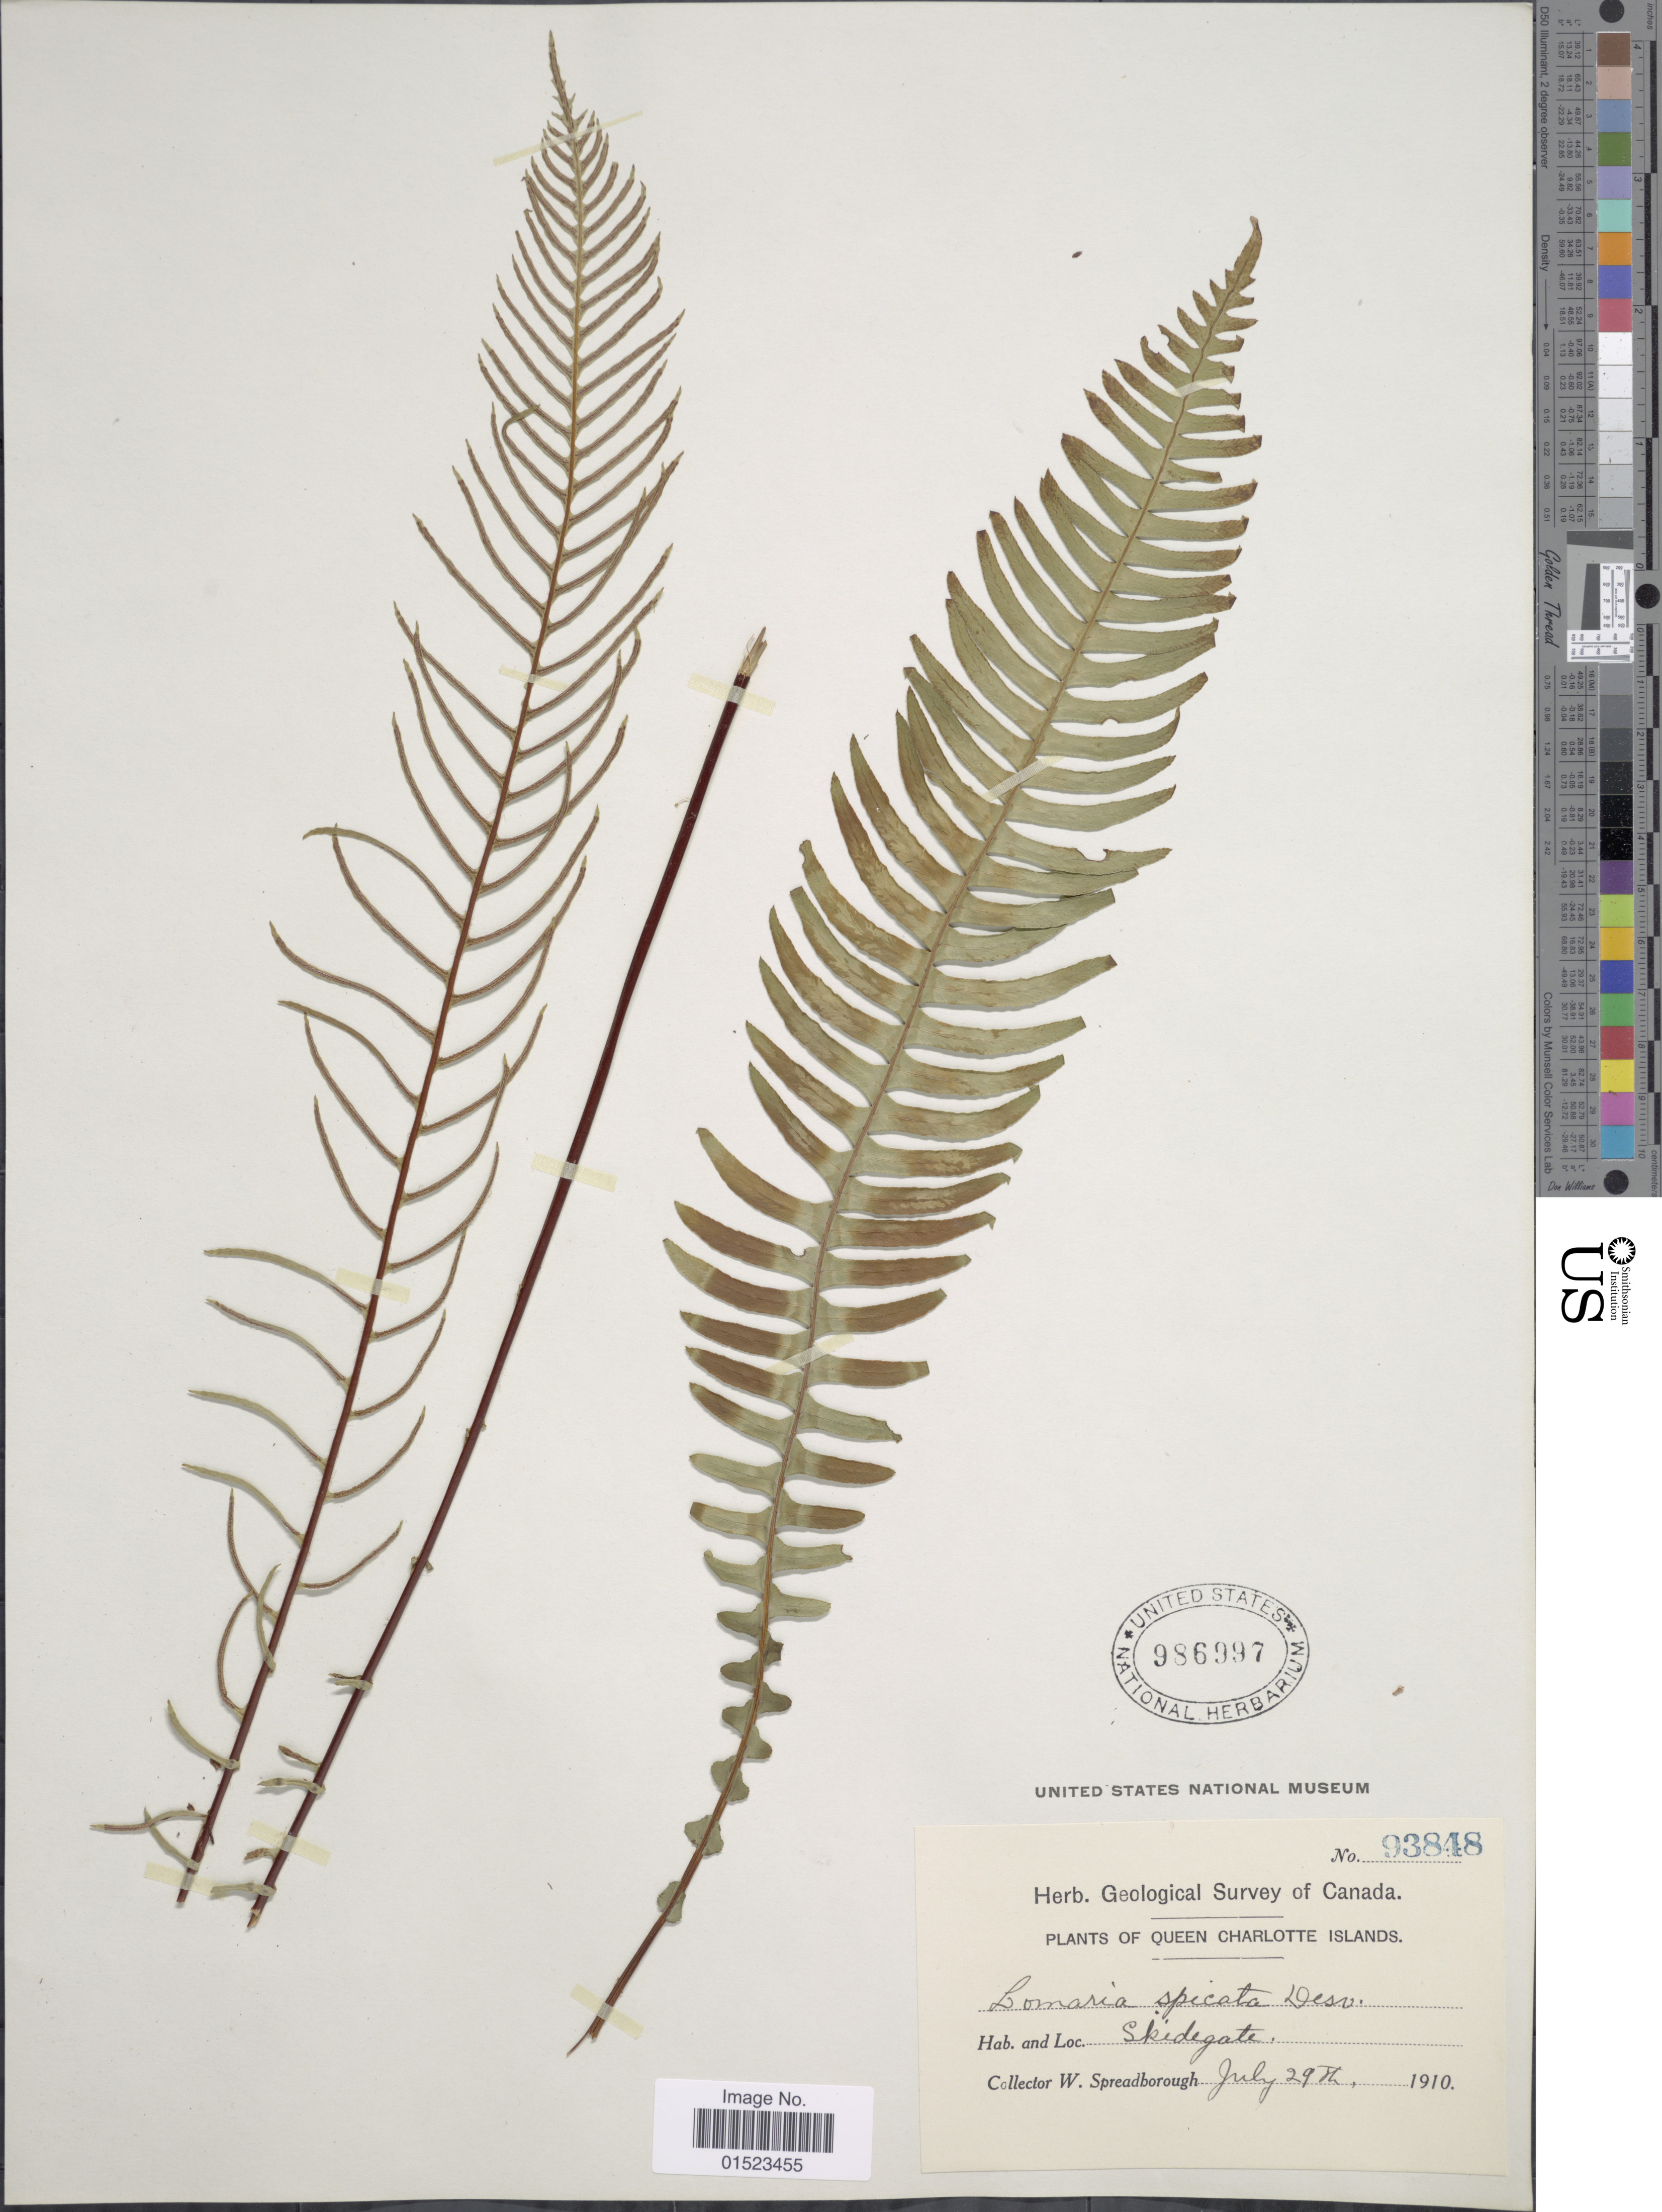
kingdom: Plantae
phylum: Tracheophyta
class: Polypodiopsida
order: Polypodiales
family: Blechnaceae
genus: Blechnum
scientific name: Blechnum spicant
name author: (L.) Sm.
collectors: W. Spreadborough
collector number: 93848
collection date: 1910-07-29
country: Canada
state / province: British Columbia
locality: Queen Charlotte Island, Skidegate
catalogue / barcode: US 986997